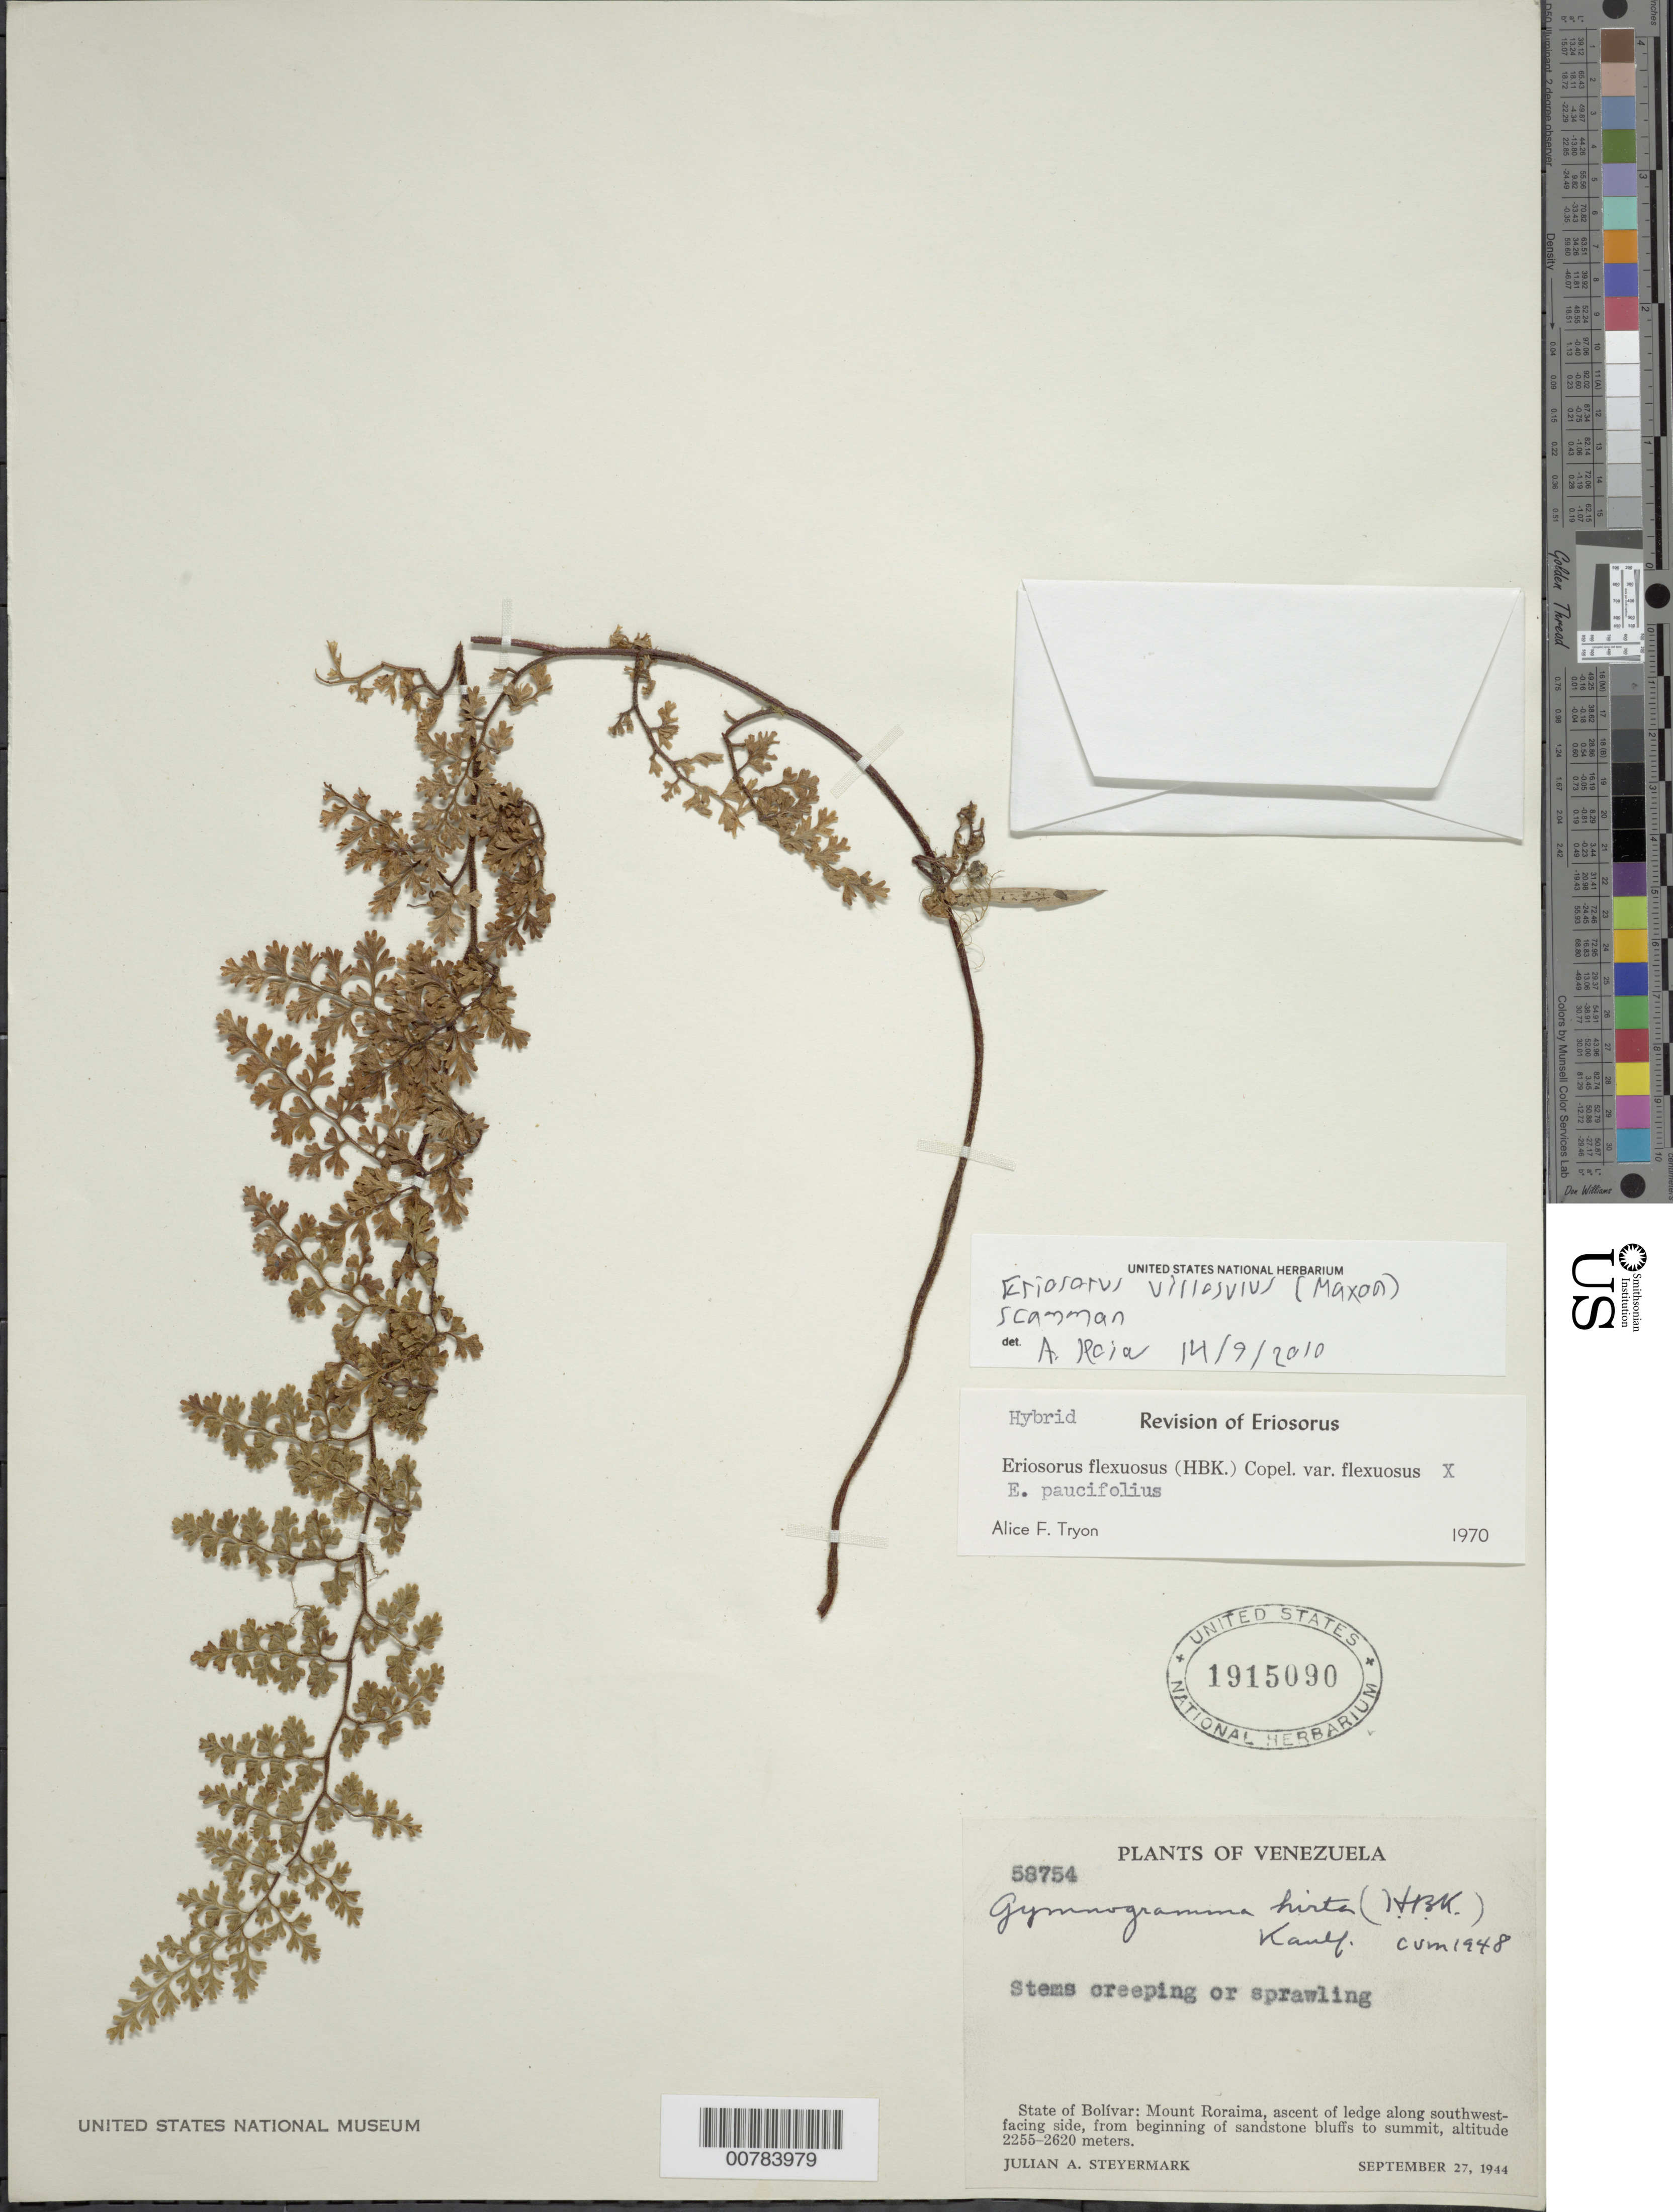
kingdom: Plantae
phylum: Tracheophyta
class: Polypodiopsida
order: Polypodiales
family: Pteridaceae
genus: Jamesonia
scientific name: Jamesonia villosula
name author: (Maxon)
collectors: J. Steyermark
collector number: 58754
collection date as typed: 27-Sep-44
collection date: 1944-09-27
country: Venezuela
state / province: Bolívar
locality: Mt. Roraima, SW-facing side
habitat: Ascent of ledge, from beginning of sandstone bluffs to summit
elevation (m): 2255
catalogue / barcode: US 1915090